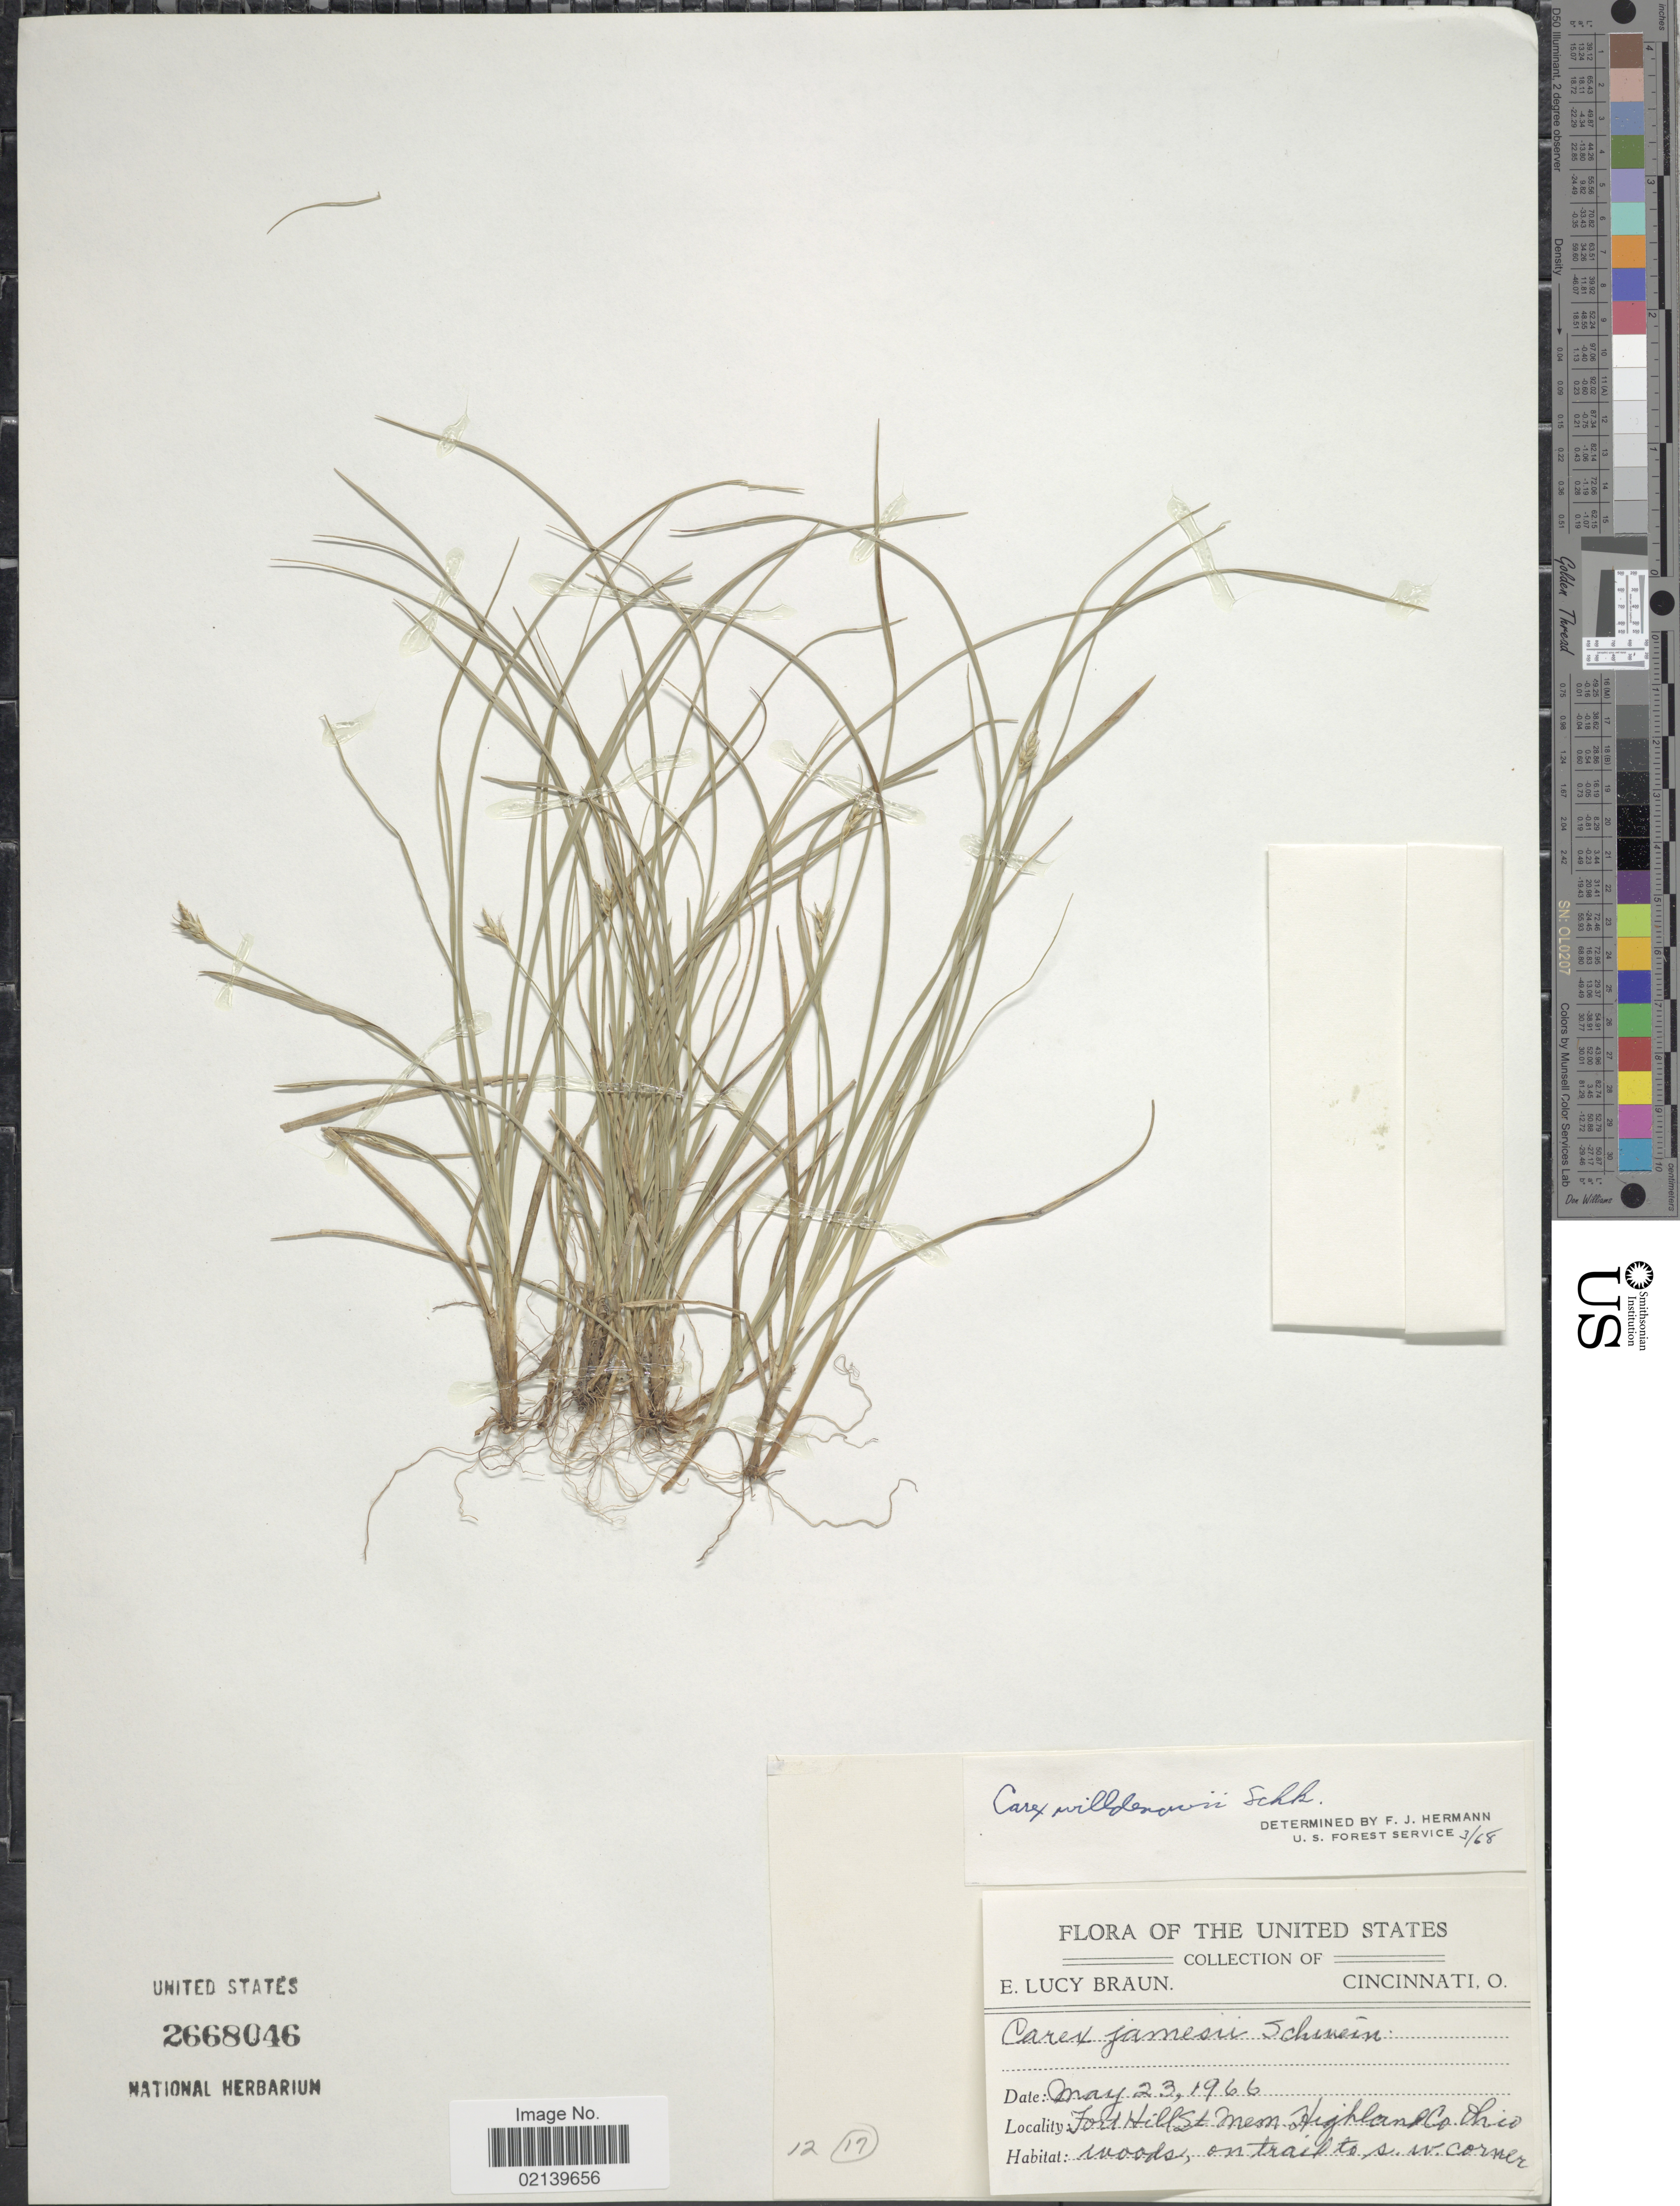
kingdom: Plantae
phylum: Tracheophyta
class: Liliopsida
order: Poales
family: Cyperaceae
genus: Carex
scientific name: Carex willdenowii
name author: Willd.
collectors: E. L. Braun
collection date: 1966-05-23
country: United States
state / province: Ohio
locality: Fort Hill, St. Mem. Highland Co., Ohio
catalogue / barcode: US 2668046